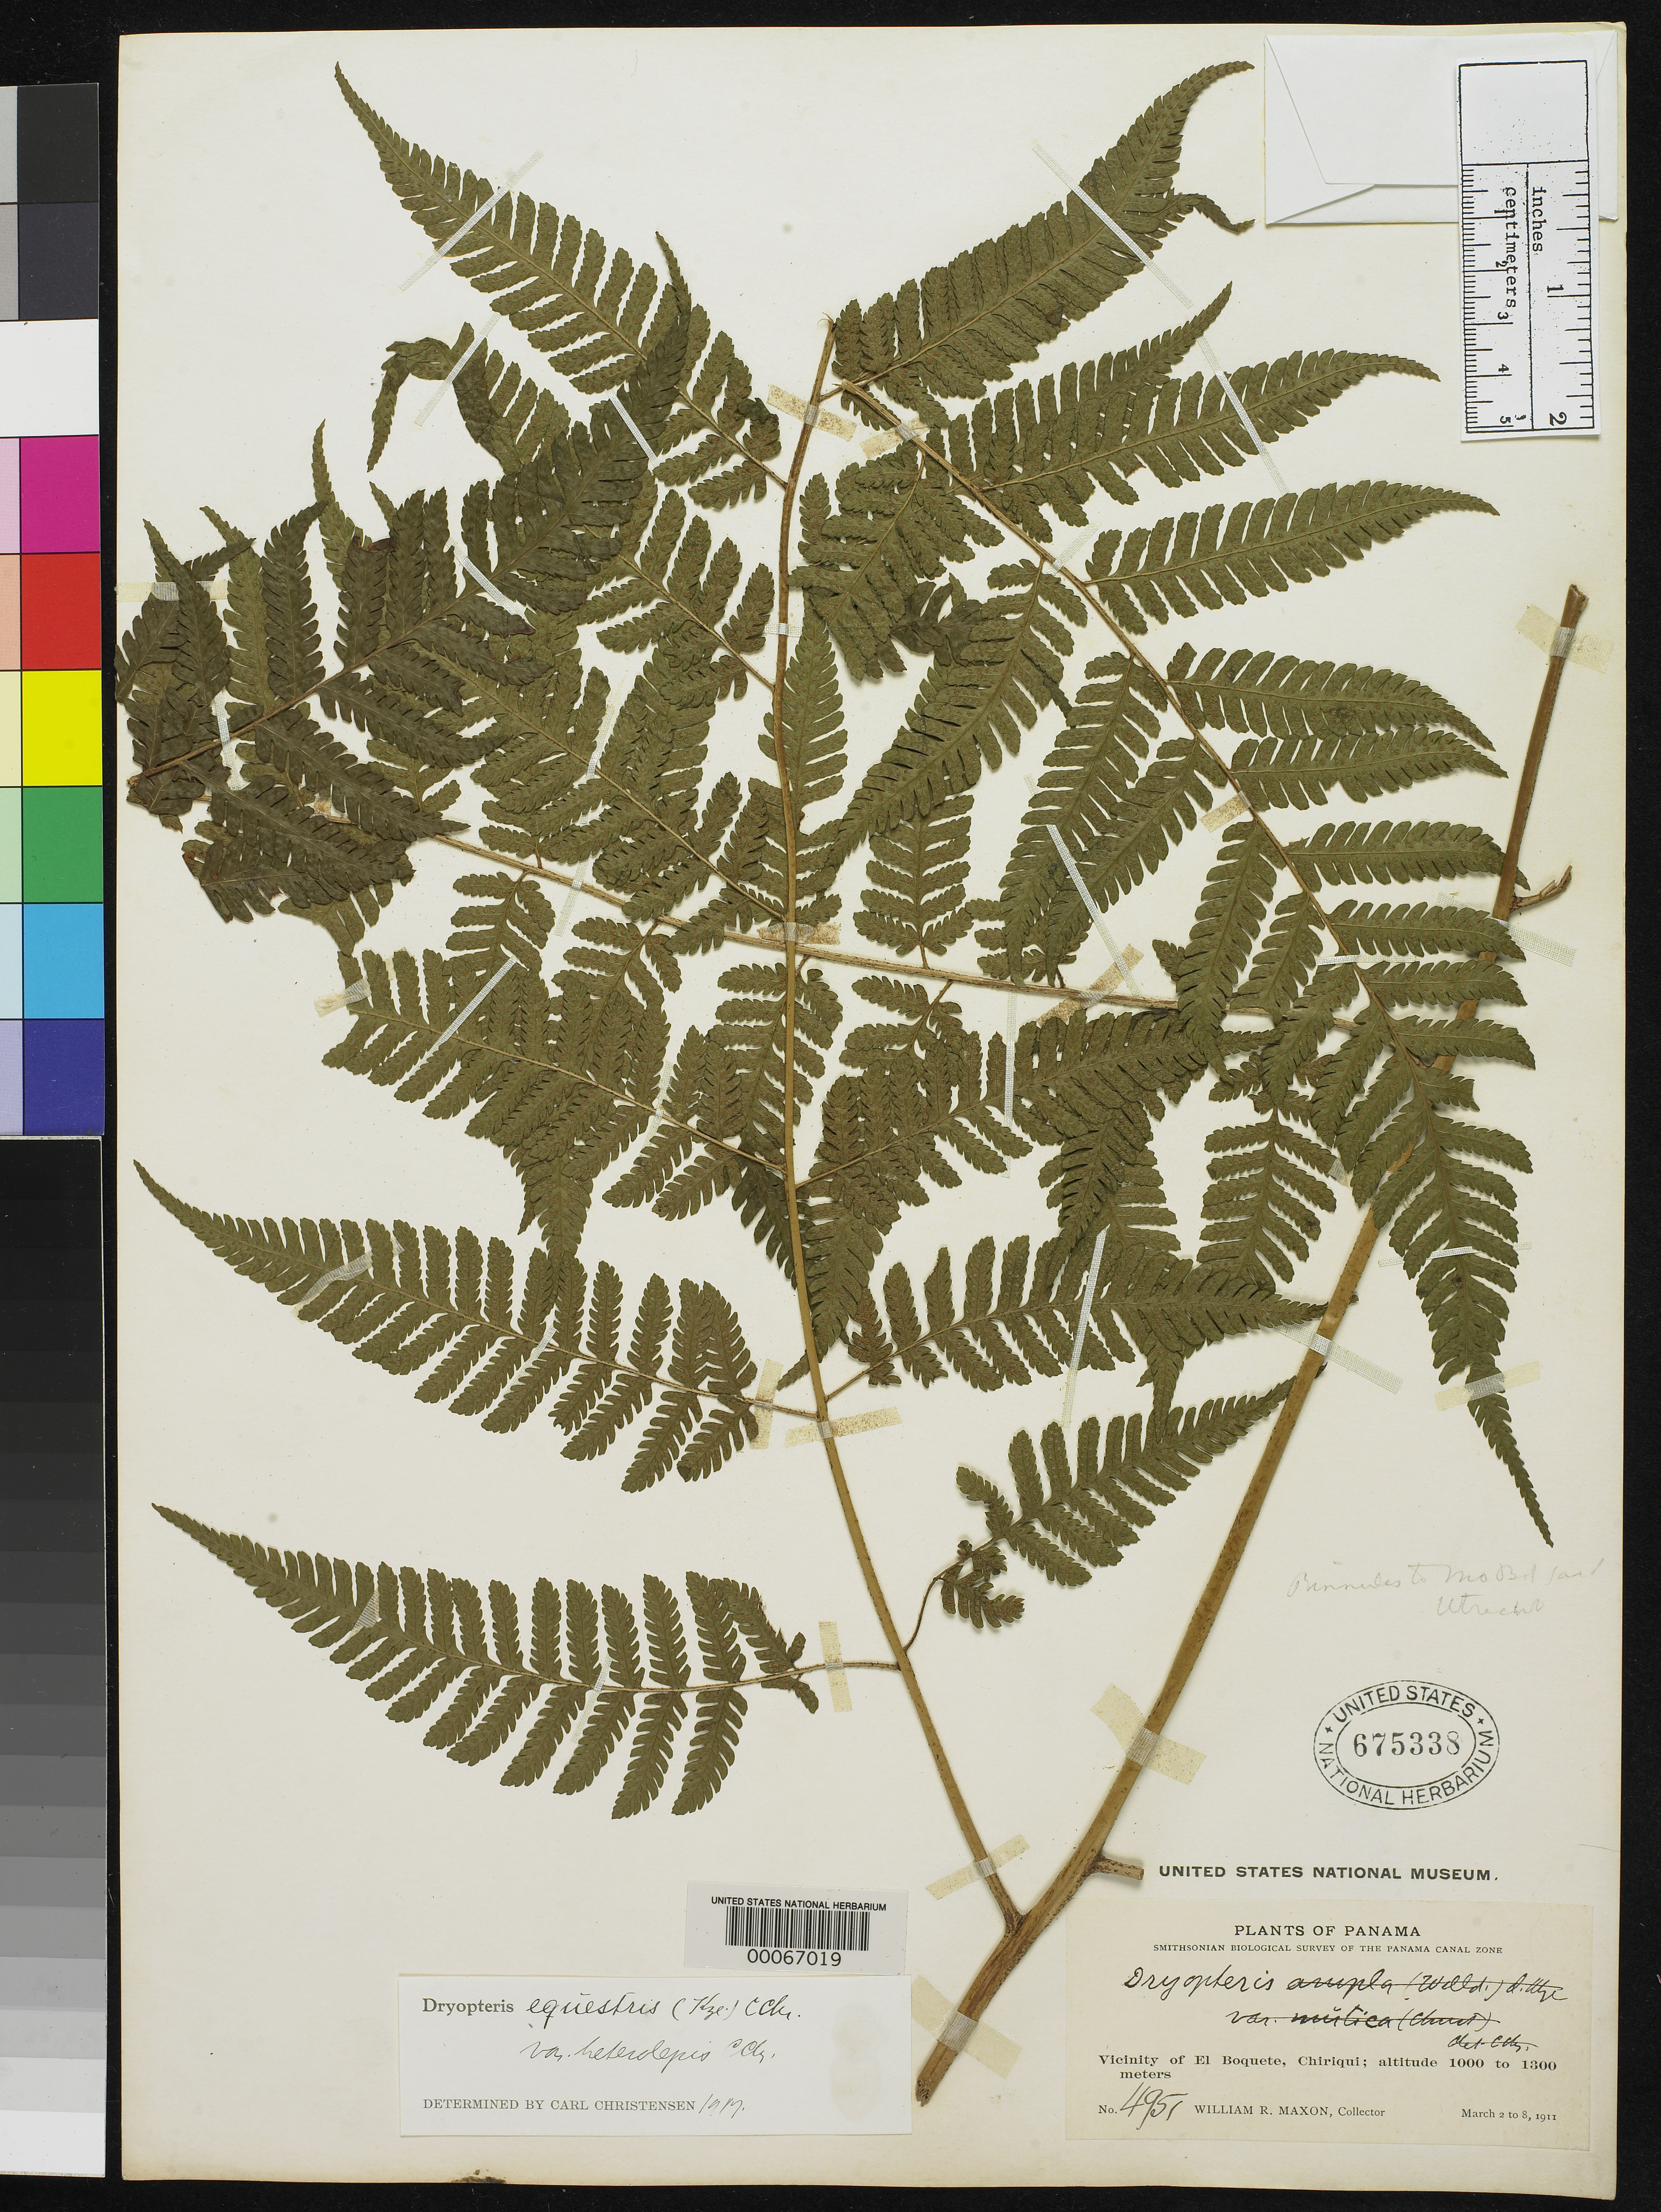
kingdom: Plantae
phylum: Tracheophyta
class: Polypodiopsida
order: Polypodiales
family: Dryopteridaceae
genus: Dryopteris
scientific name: Dryopteris equestris var. heterolepis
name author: C. Chr.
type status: Holotype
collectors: W. R. Maxon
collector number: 4951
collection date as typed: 02 Mar 1911 to 08 Mar 1911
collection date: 1911-03-02/1911-03-08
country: Panama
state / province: Chiriquí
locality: Vicinity of el Boquete.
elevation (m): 1000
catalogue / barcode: US 675338